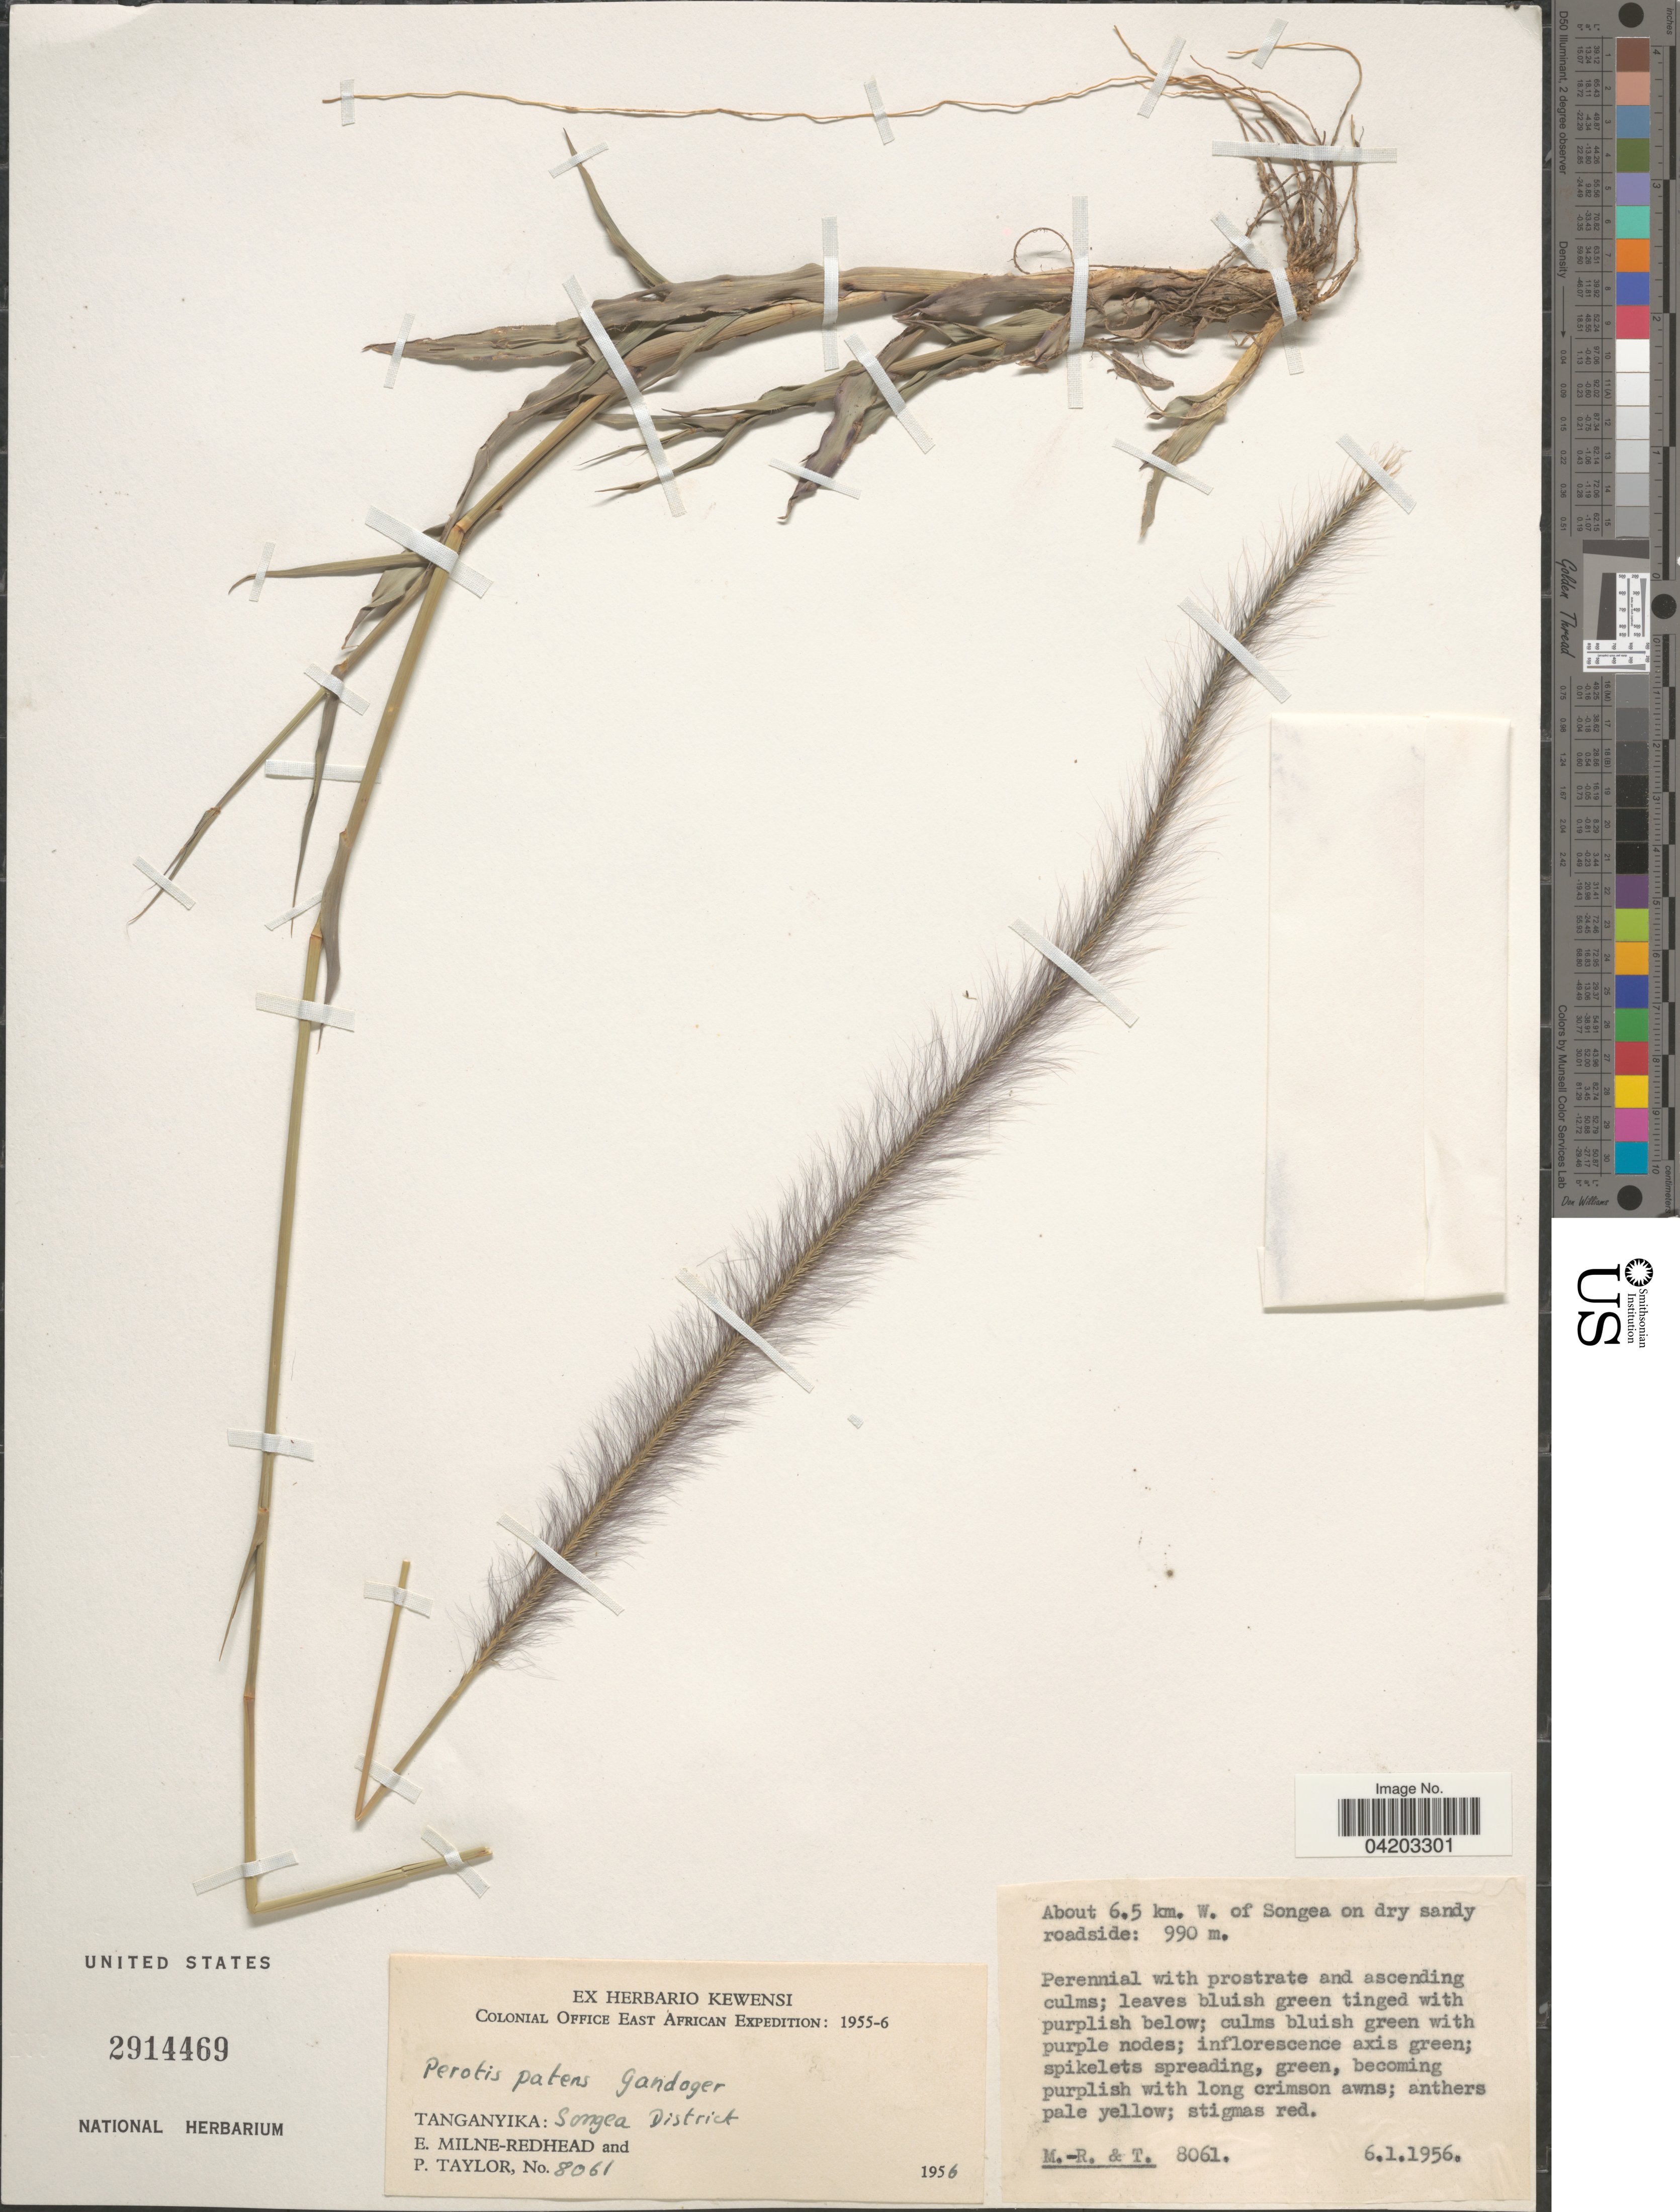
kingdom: Plantae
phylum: Tracheophyta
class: Liliopsida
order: Poales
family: Poaceae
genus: Perotis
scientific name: Perotis patens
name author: Gand.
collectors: E. W. Milne-Redhead & P. Taylor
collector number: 8061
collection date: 1956-01-06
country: Tanzania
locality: Colonial Office East African Expedition: 1955-6. Tanganyika: Songea District. About 6.5 km. W. of Songea.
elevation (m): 990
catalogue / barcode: US 2914469